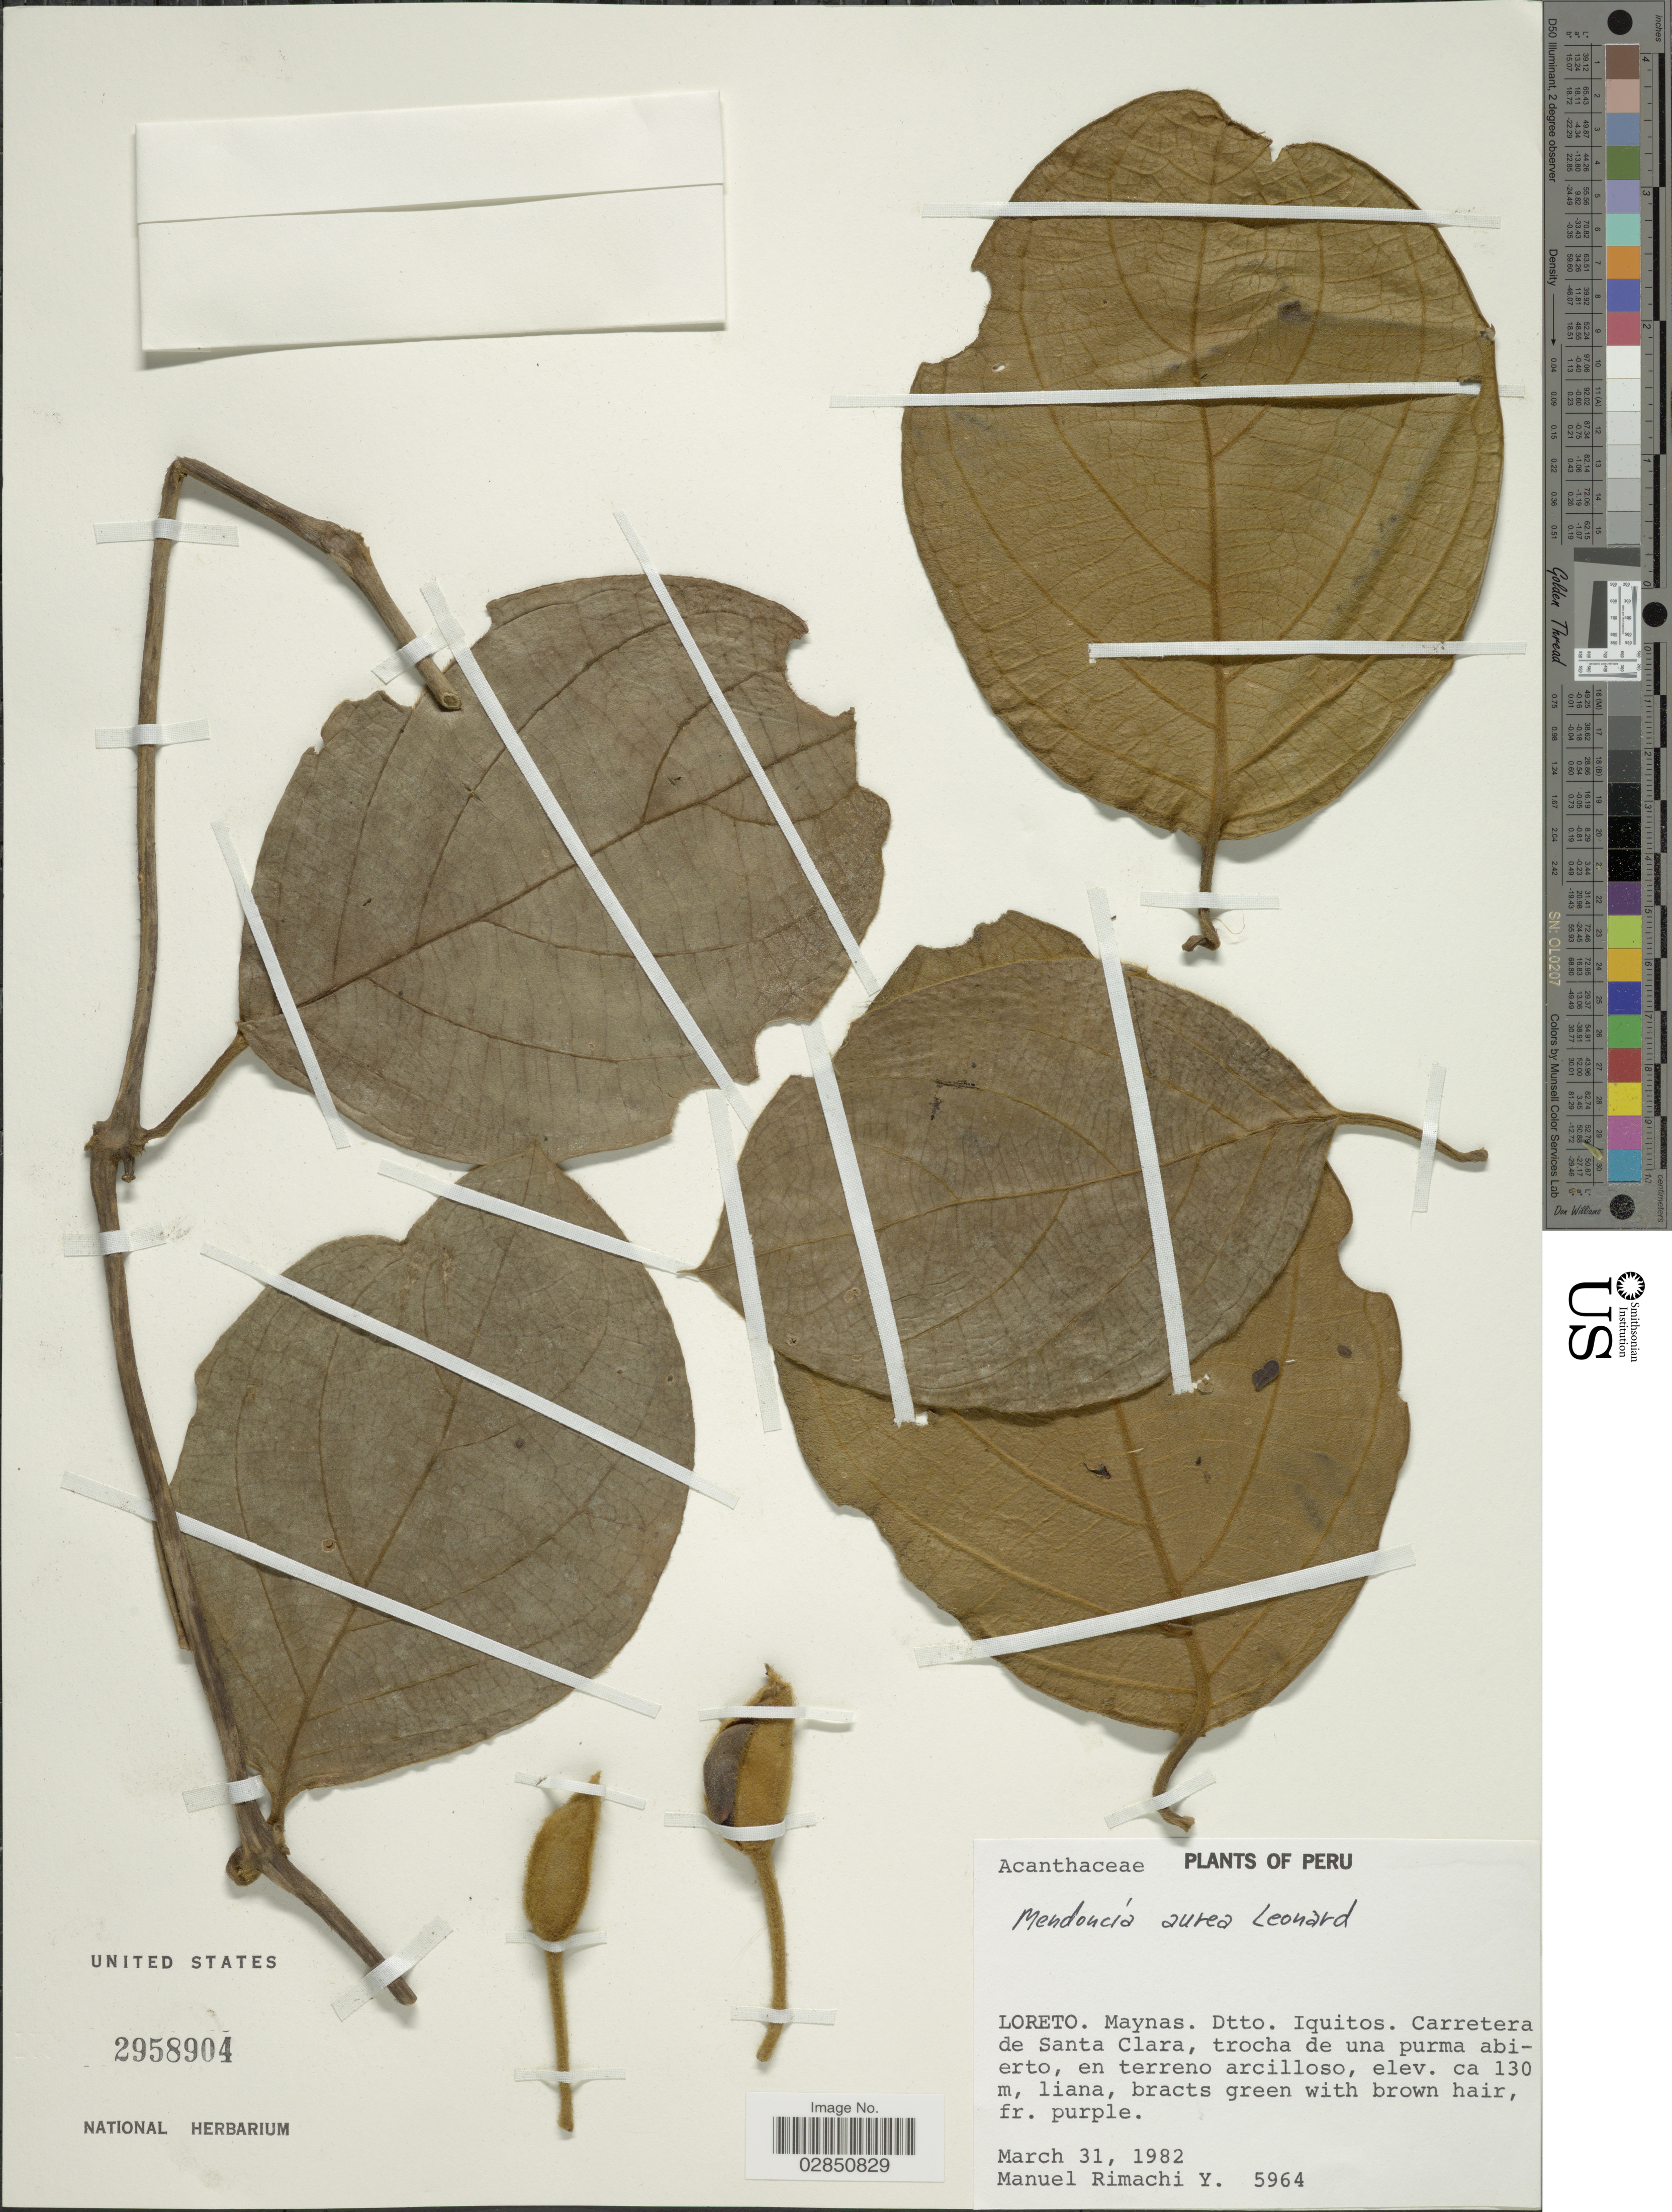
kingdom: Plantae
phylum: Tracheophyta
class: Magnoliopsida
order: Lamiales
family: Acanthaceae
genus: Mendoncia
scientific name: Mendoncia aurea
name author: Leonard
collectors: M. Rimachi Y.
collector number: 5964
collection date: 1982-03-31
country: Peru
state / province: Loreto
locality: Maynas. Dtto. Iquitos. Carretera de Santa Clara.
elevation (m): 130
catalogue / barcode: US 2958904